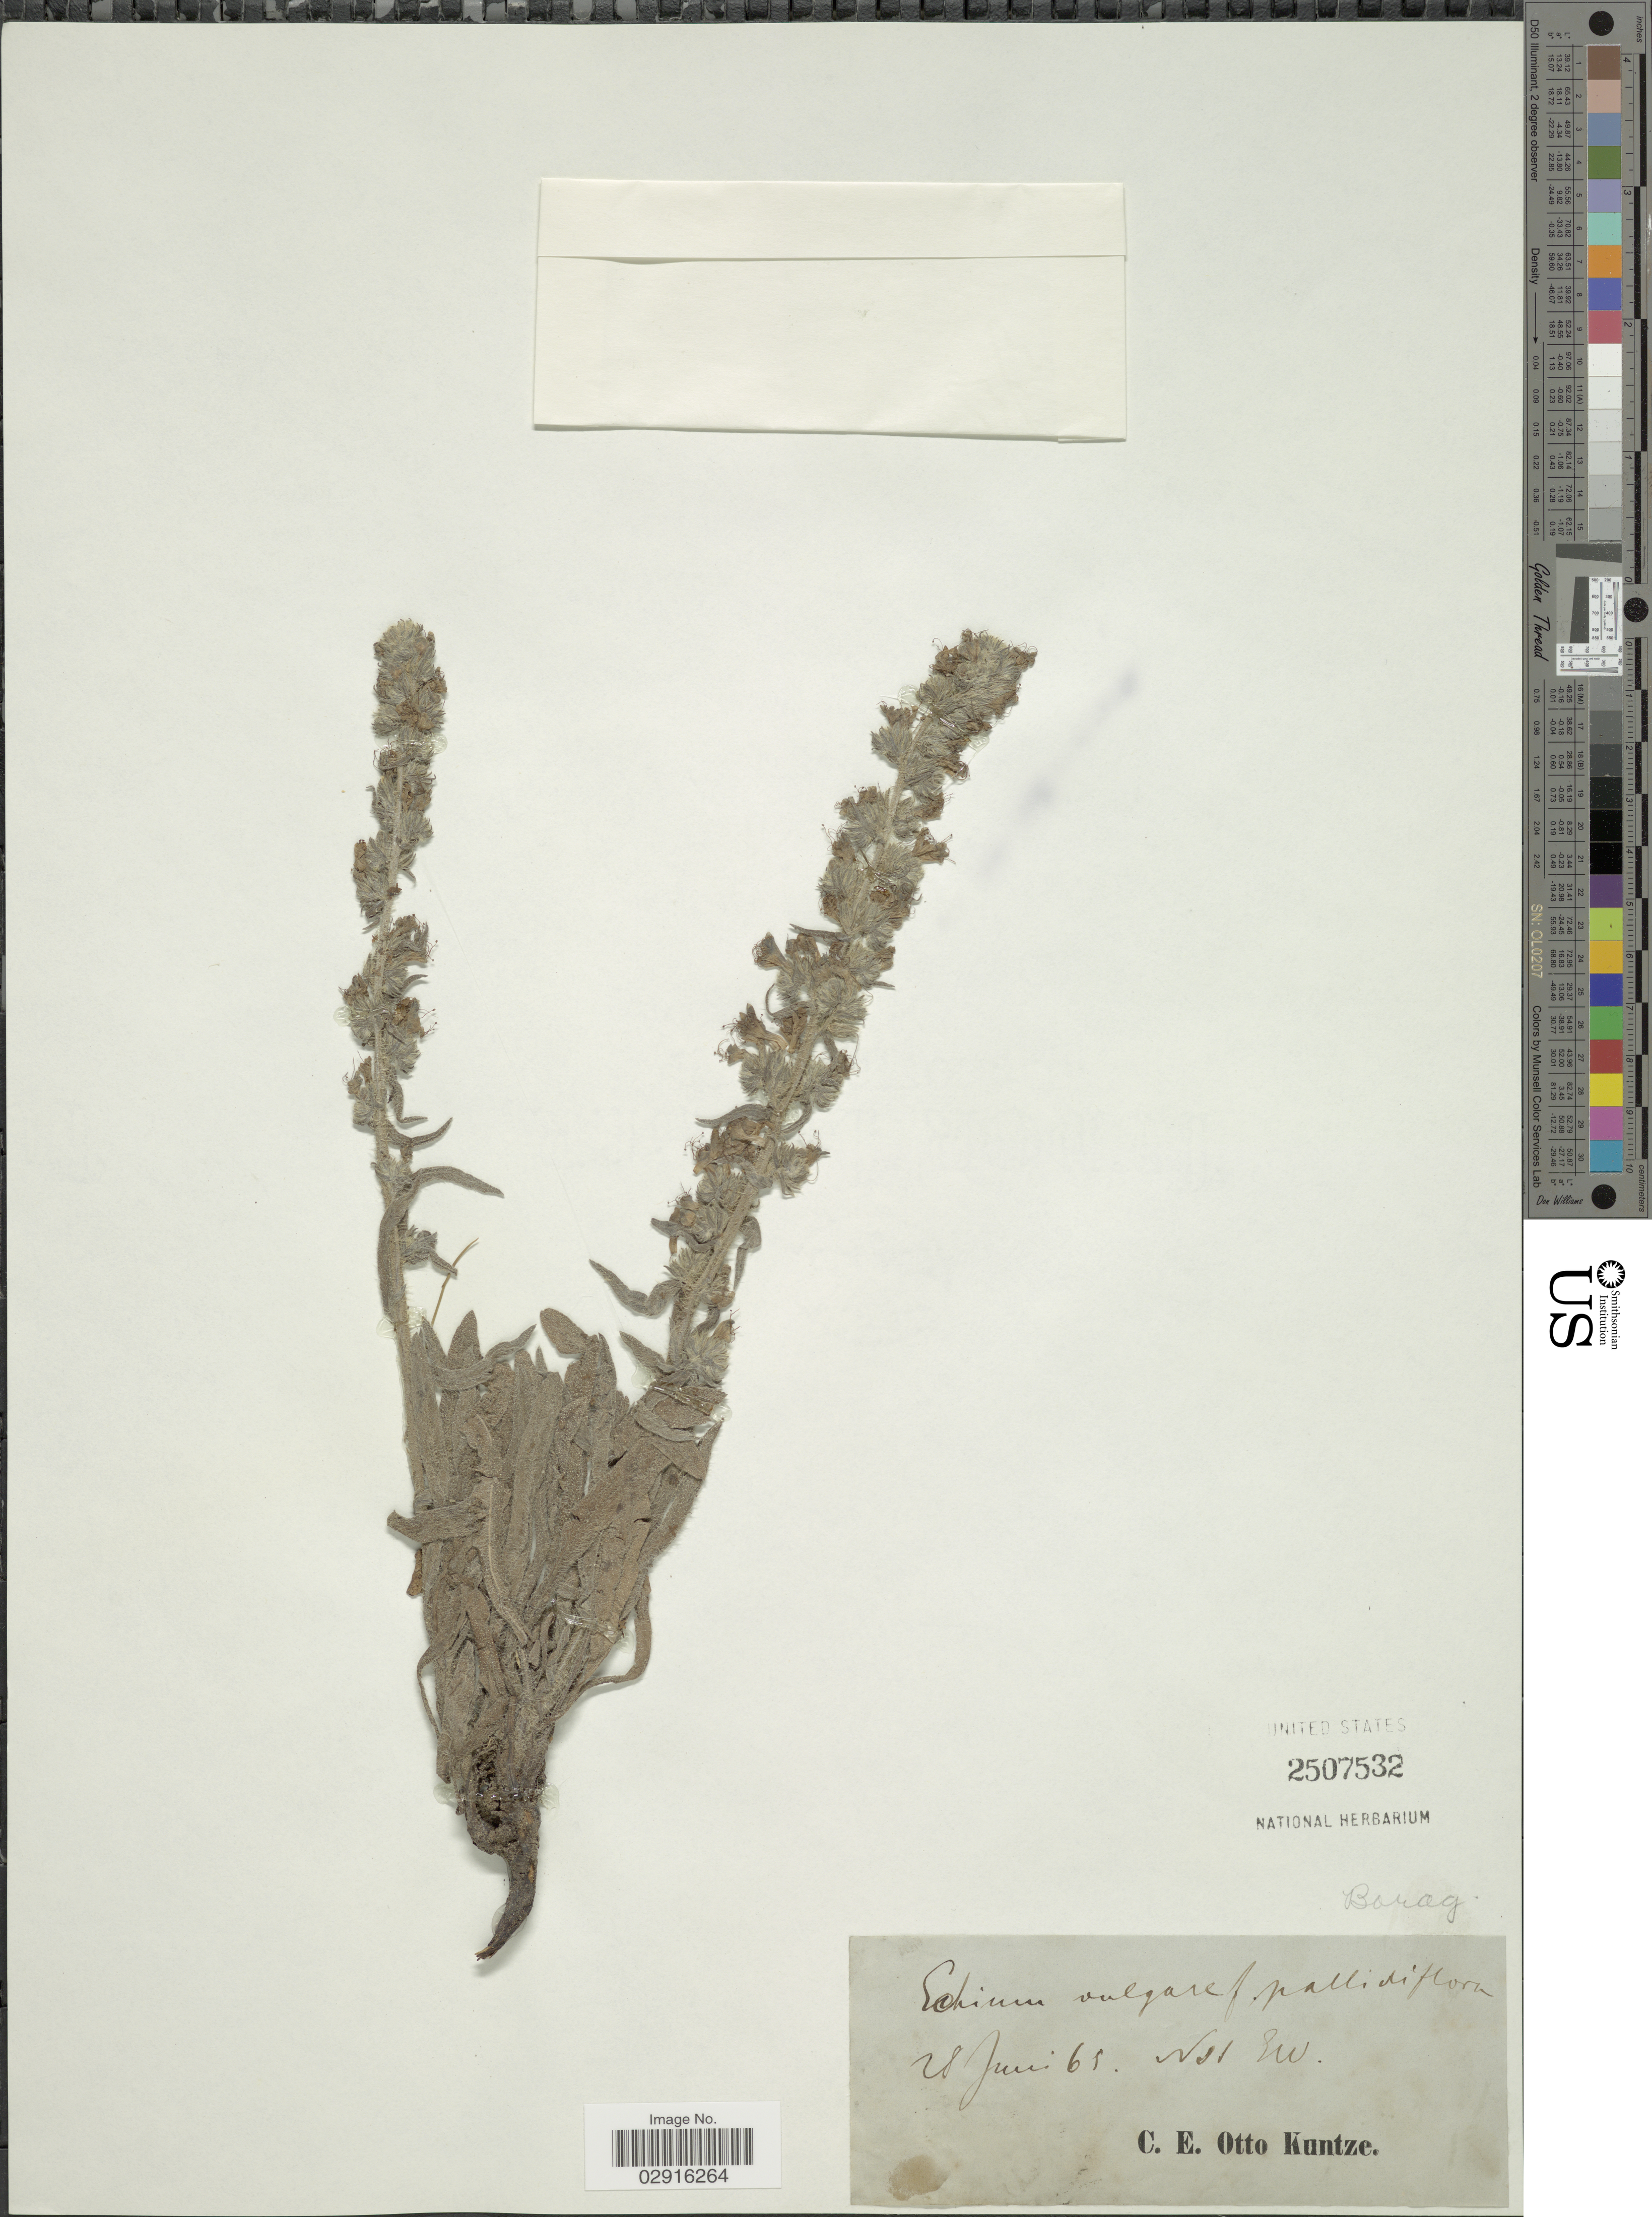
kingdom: Plantae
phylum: Tracheophyta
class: Magnoliopsida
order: Boraginales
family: Boraginaceae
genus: Echium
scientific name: Echium vulgare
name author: L.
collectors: C.E.O. Kuntze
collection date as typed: Transcribed d/m/y: 28/6/65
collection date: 1865-06-28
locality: Nos Sw. [interpreted]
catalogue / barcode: US 2507532